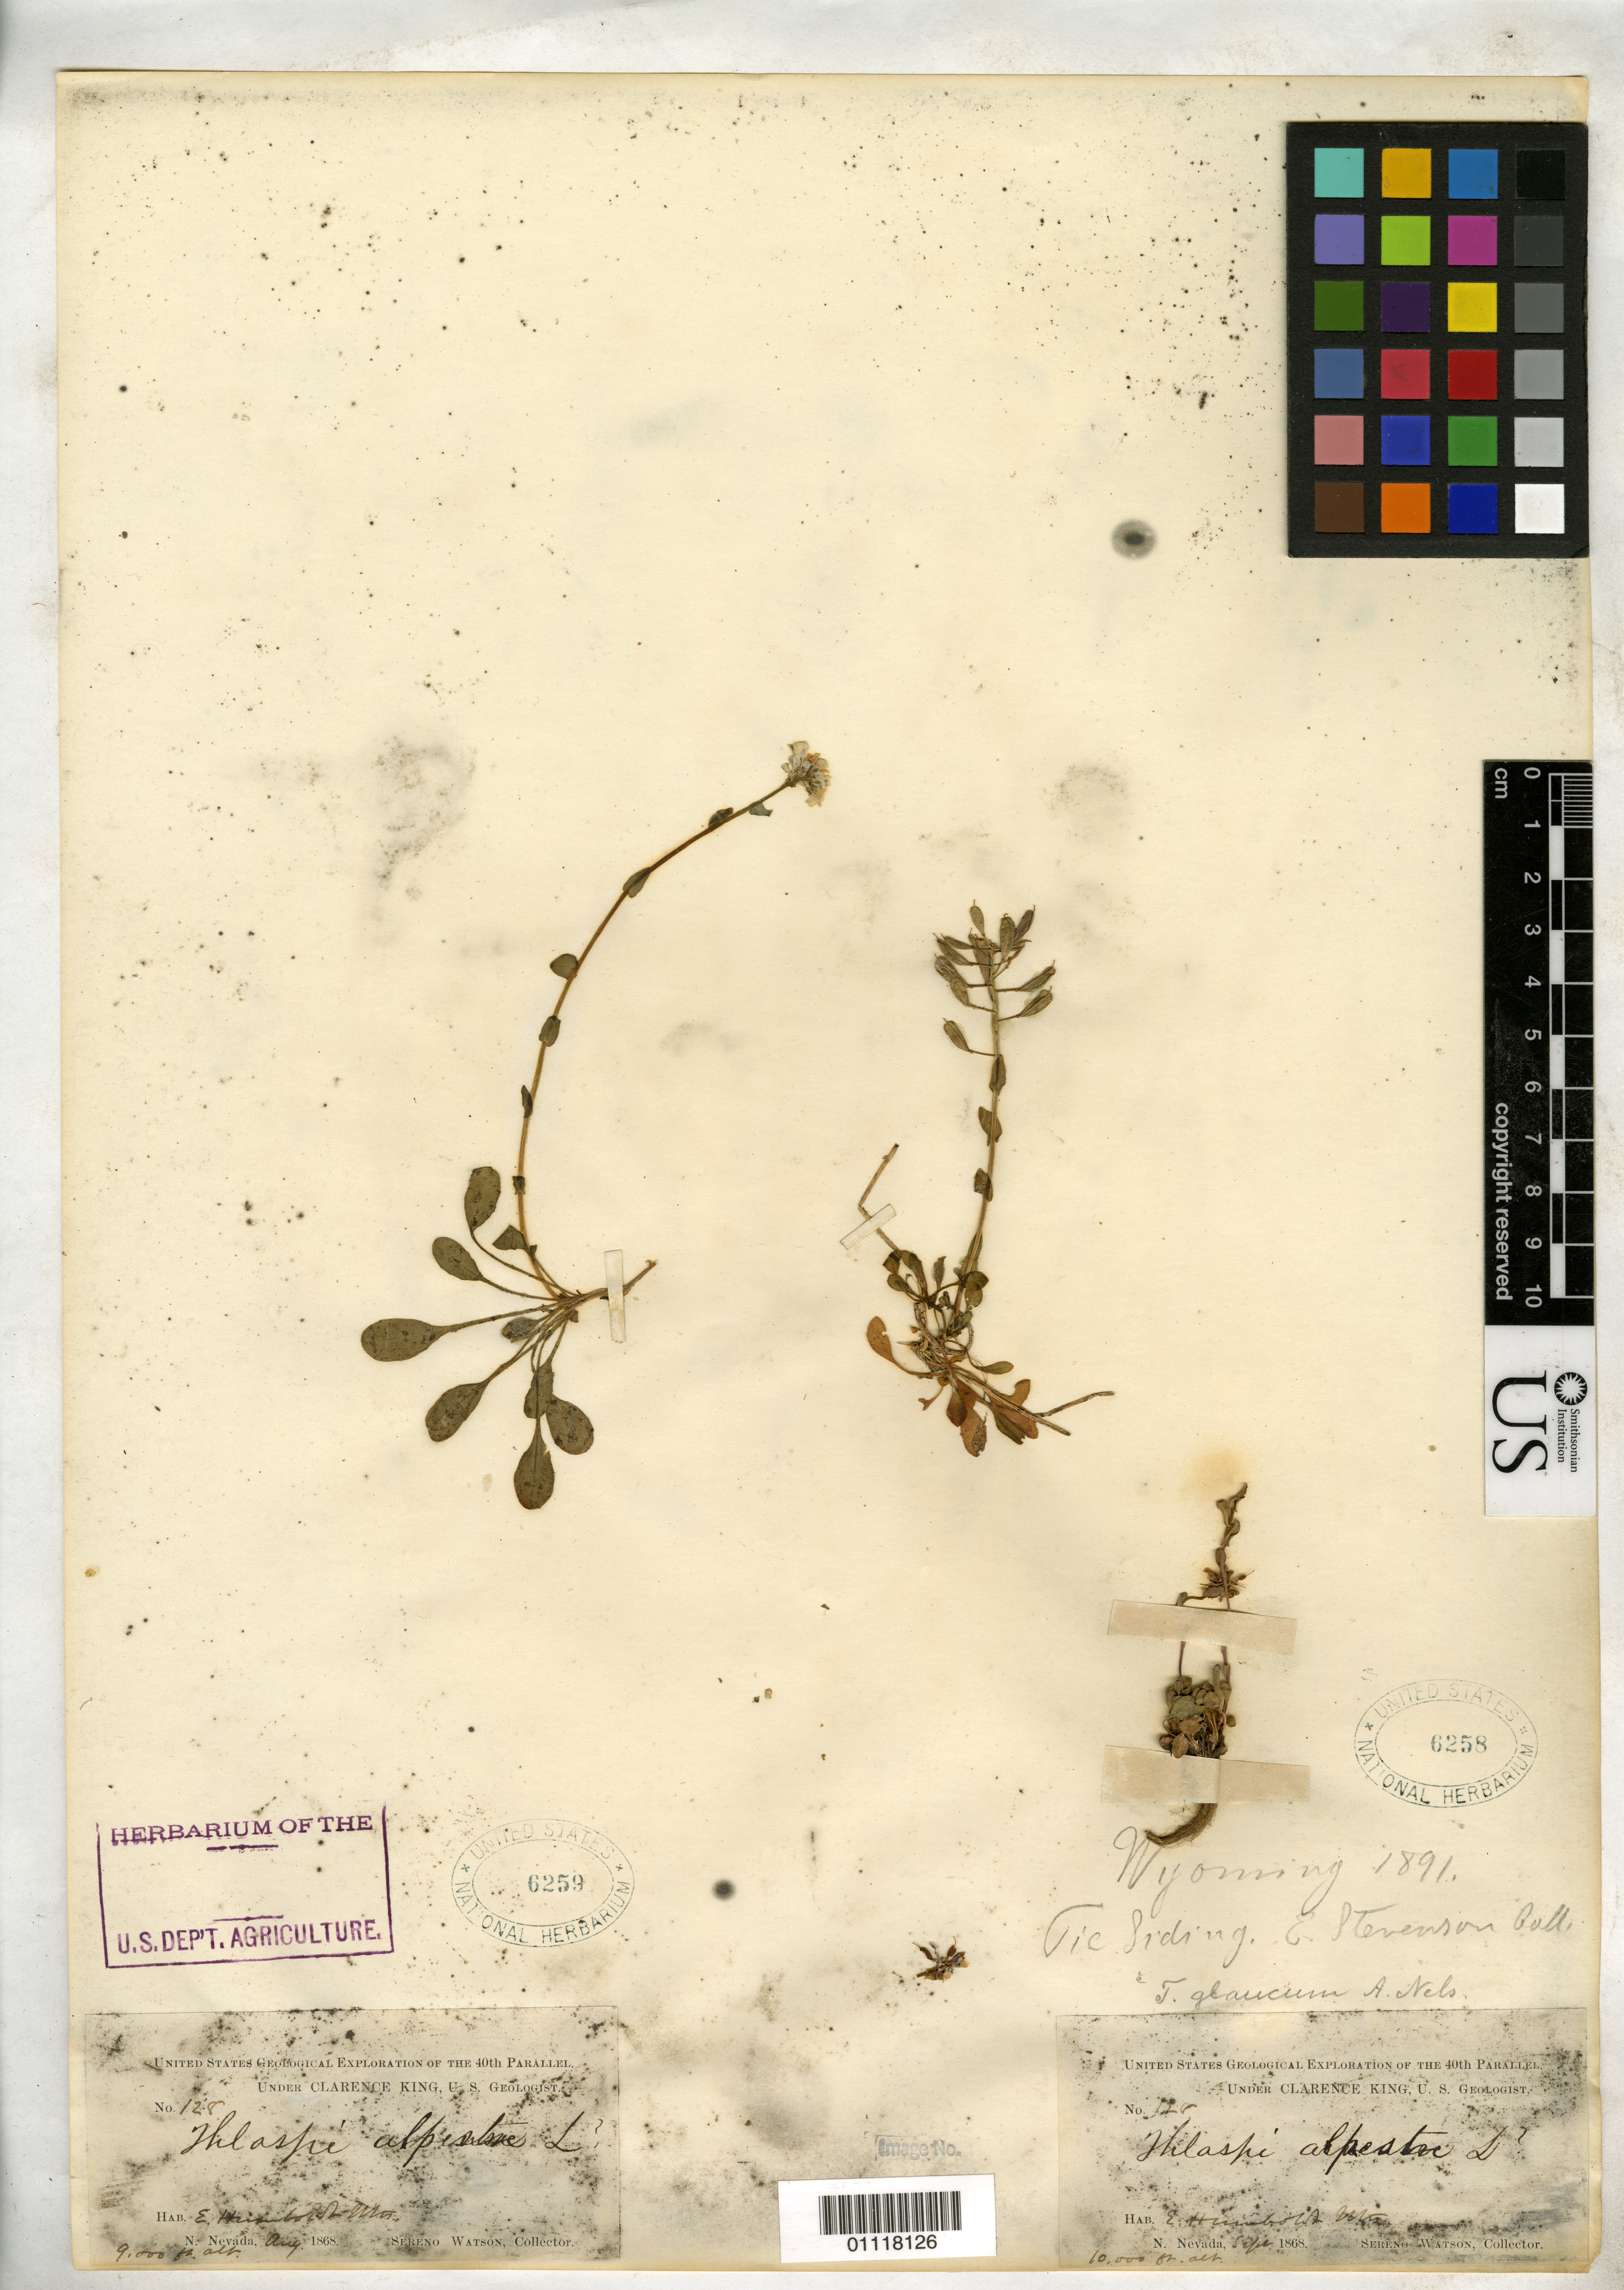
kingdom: Plantae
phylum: Tracheophyta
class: Magnoliopsida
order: Brassicales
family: Brassicaceae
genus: Thlaspi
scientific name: Thlaspi glaucum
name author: (A. Nelson) A. Nelson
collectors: S. Watson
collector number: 128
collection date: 1868-09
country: United States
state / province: Nevada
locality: E. Humboldt Mts., N. Nevada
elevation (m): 3048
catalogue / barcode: US 6258